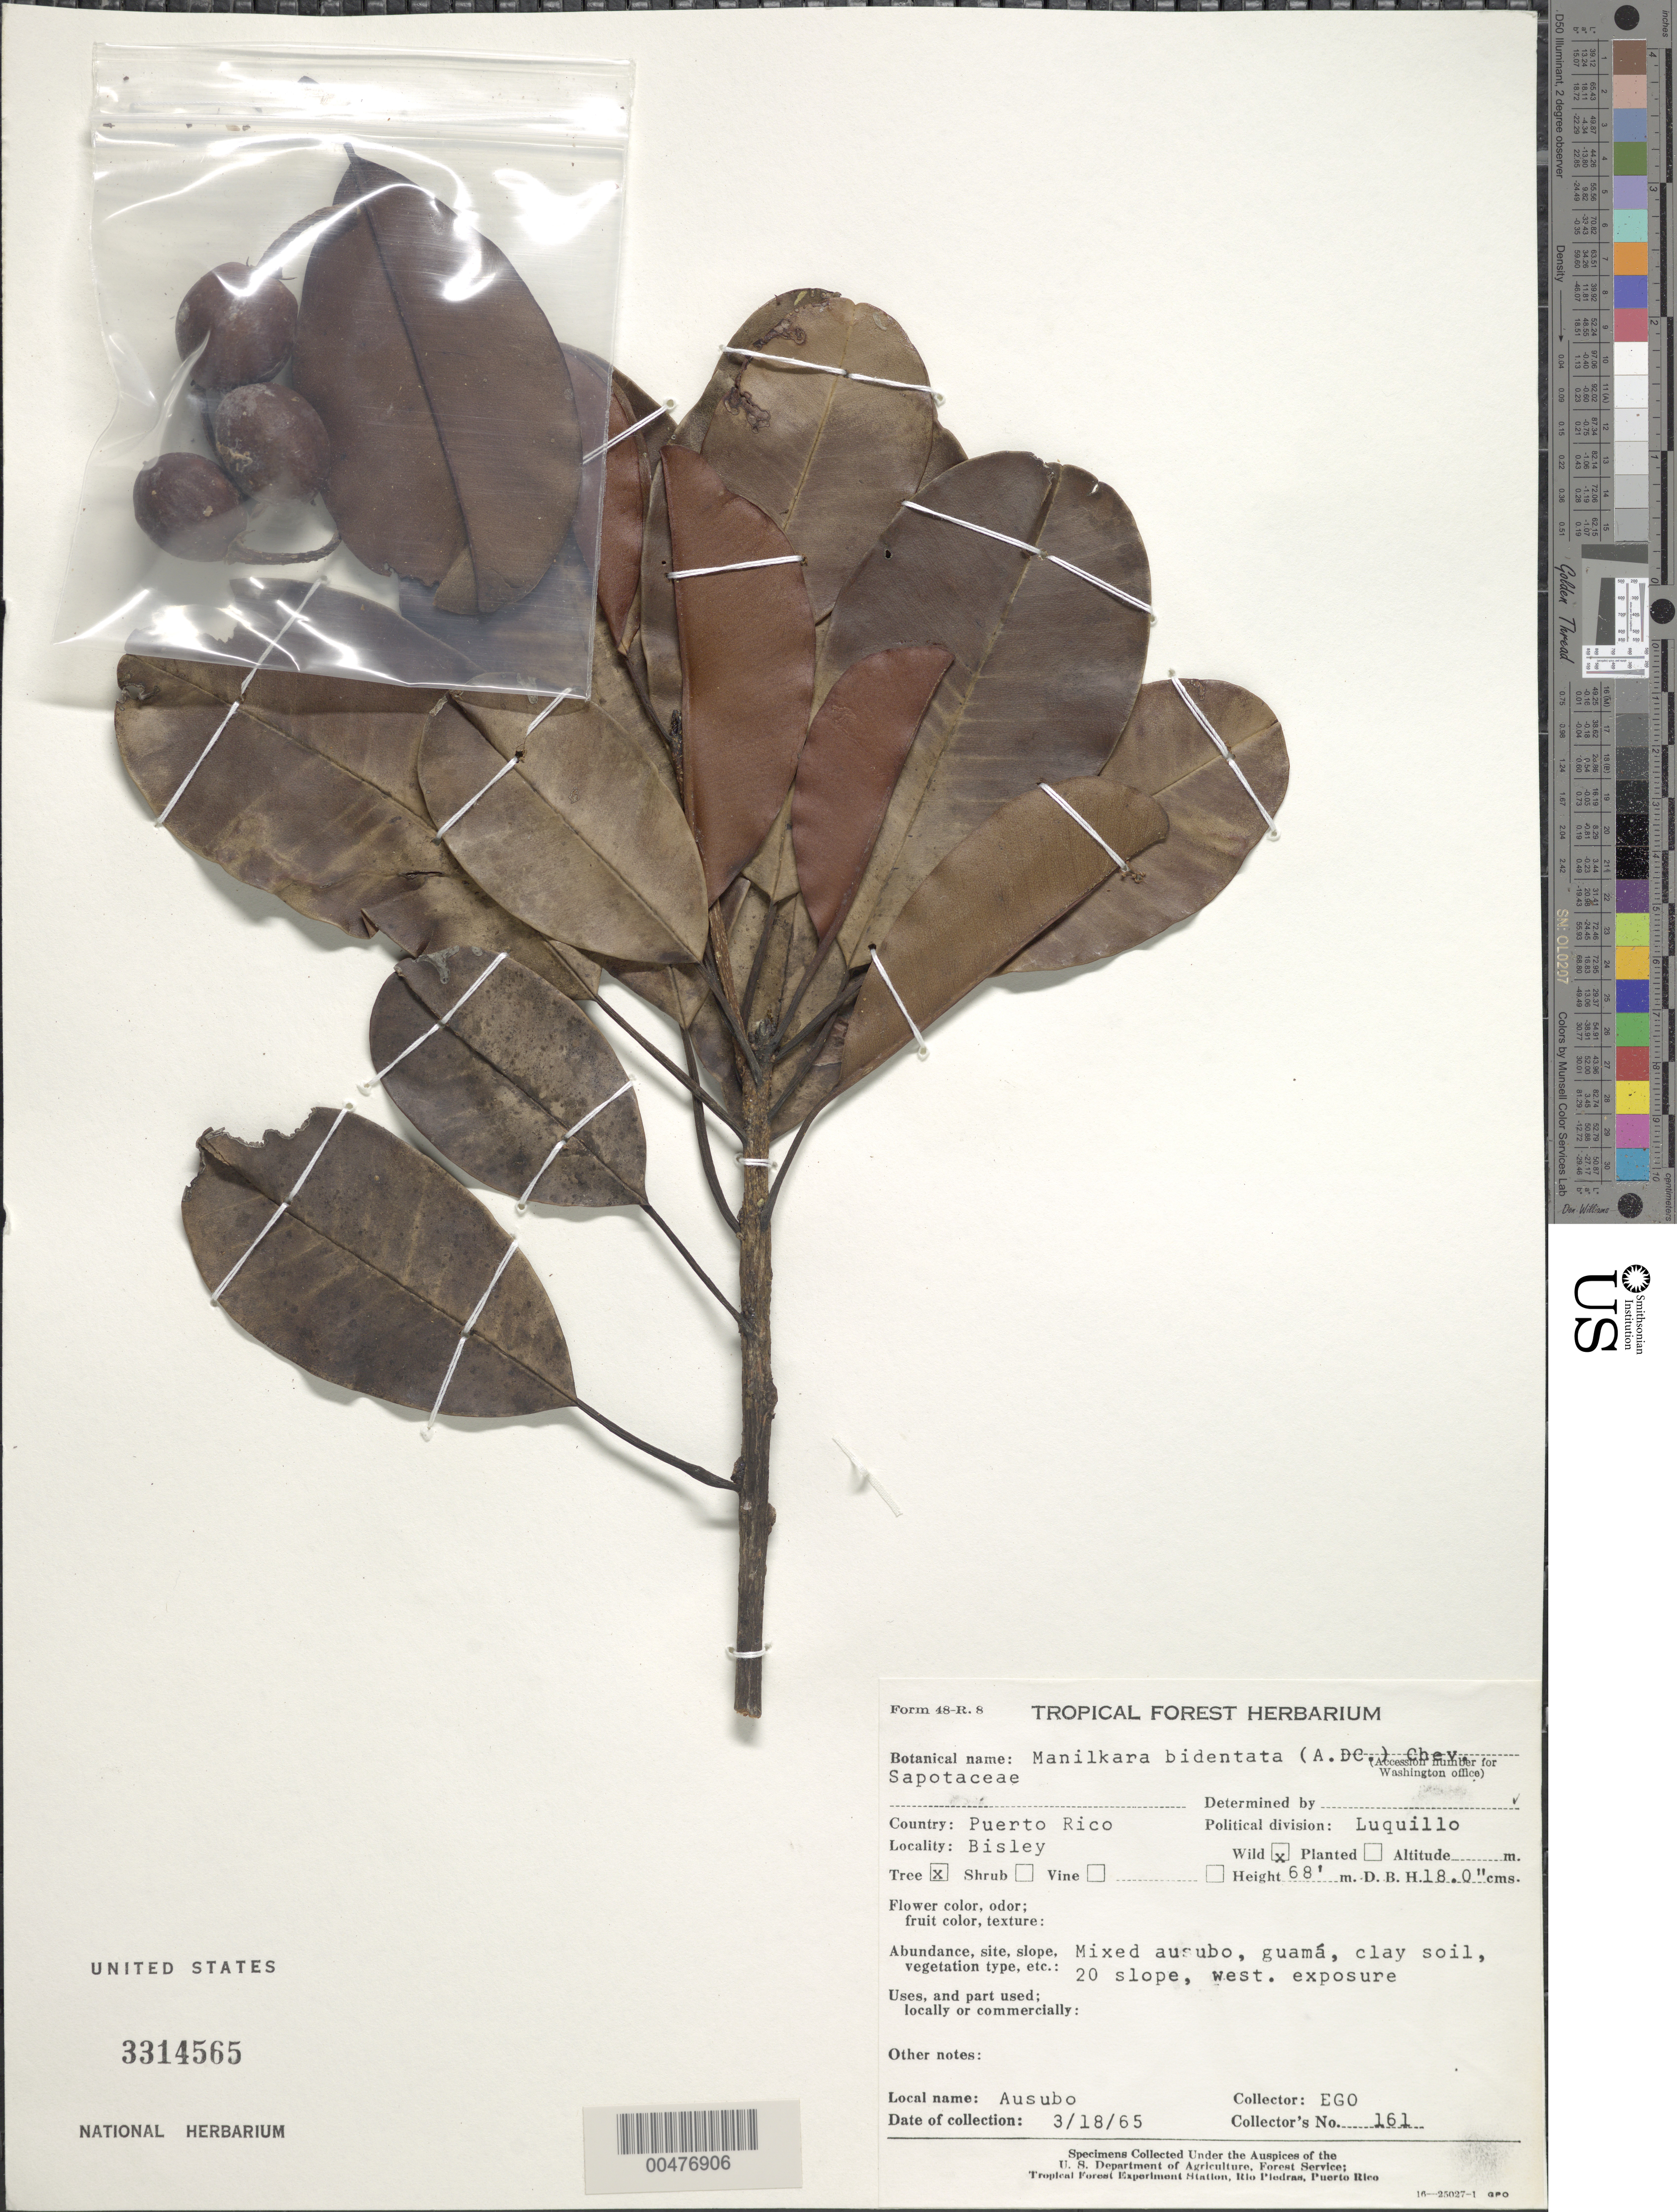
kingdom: Plantae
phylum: Tracheophyta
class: Magnoliopsida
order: Ericales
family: Sapotaceae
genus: Manilkara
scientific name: Manilkara bidentata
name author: (A. DC.) A. Chev.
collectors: EGO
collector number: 161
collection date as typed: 18 Mar 1965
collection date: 1965-03-18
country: Puerto Rico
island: Greater Antilles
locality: Bisley: Luquillo Forest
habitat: Mixed ausubo, guamá, clay soil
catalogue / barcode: US 3314565